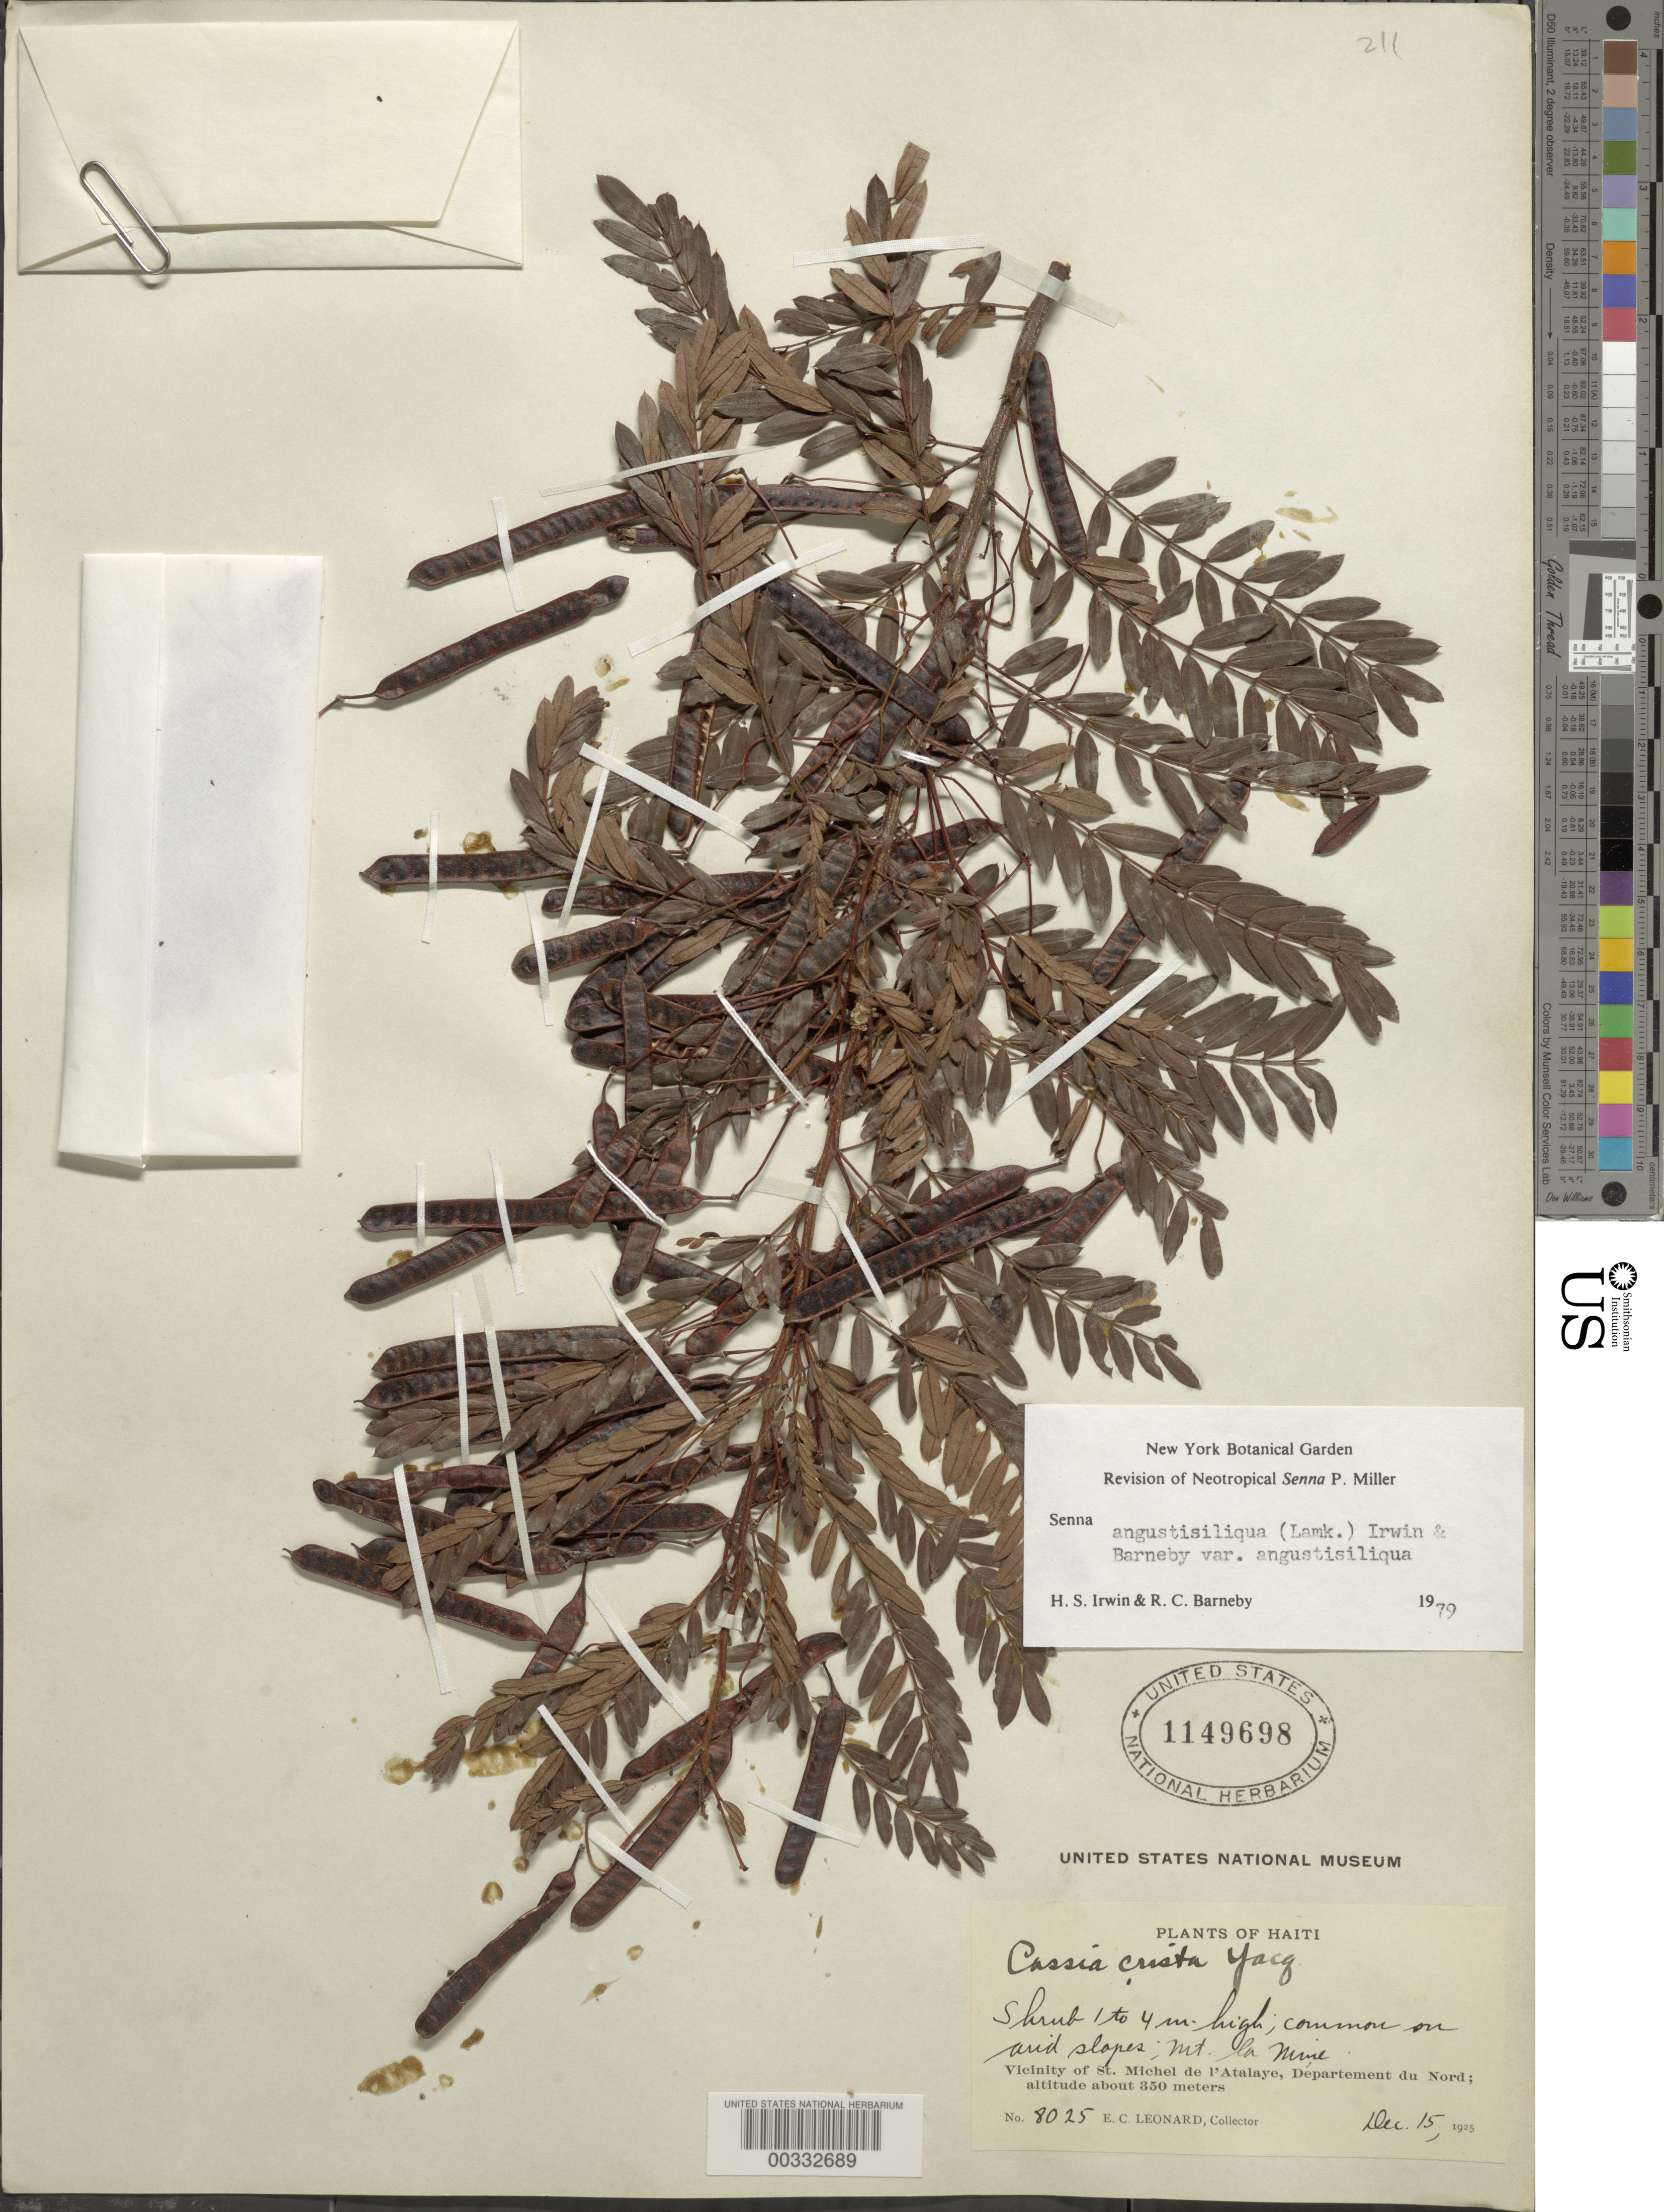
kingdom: Plantae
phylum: Tracheophyta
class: Magnoliopsida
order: Fabales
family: Fabaceae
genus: Senna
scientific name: Senna angustisiliqua var. angustisiliqua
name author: (Lam.) H.S. Irwin & Barneby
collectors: E. C. Leonard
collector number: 8025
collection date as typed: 15 Dec 1925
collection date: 1925-12-15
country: Haiti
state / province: Nord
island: Hispaniola Island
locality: Mt. la mine; vicinity of st. michel de l'atalaye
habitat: Slopes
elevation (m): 350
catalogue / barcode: US 1149698